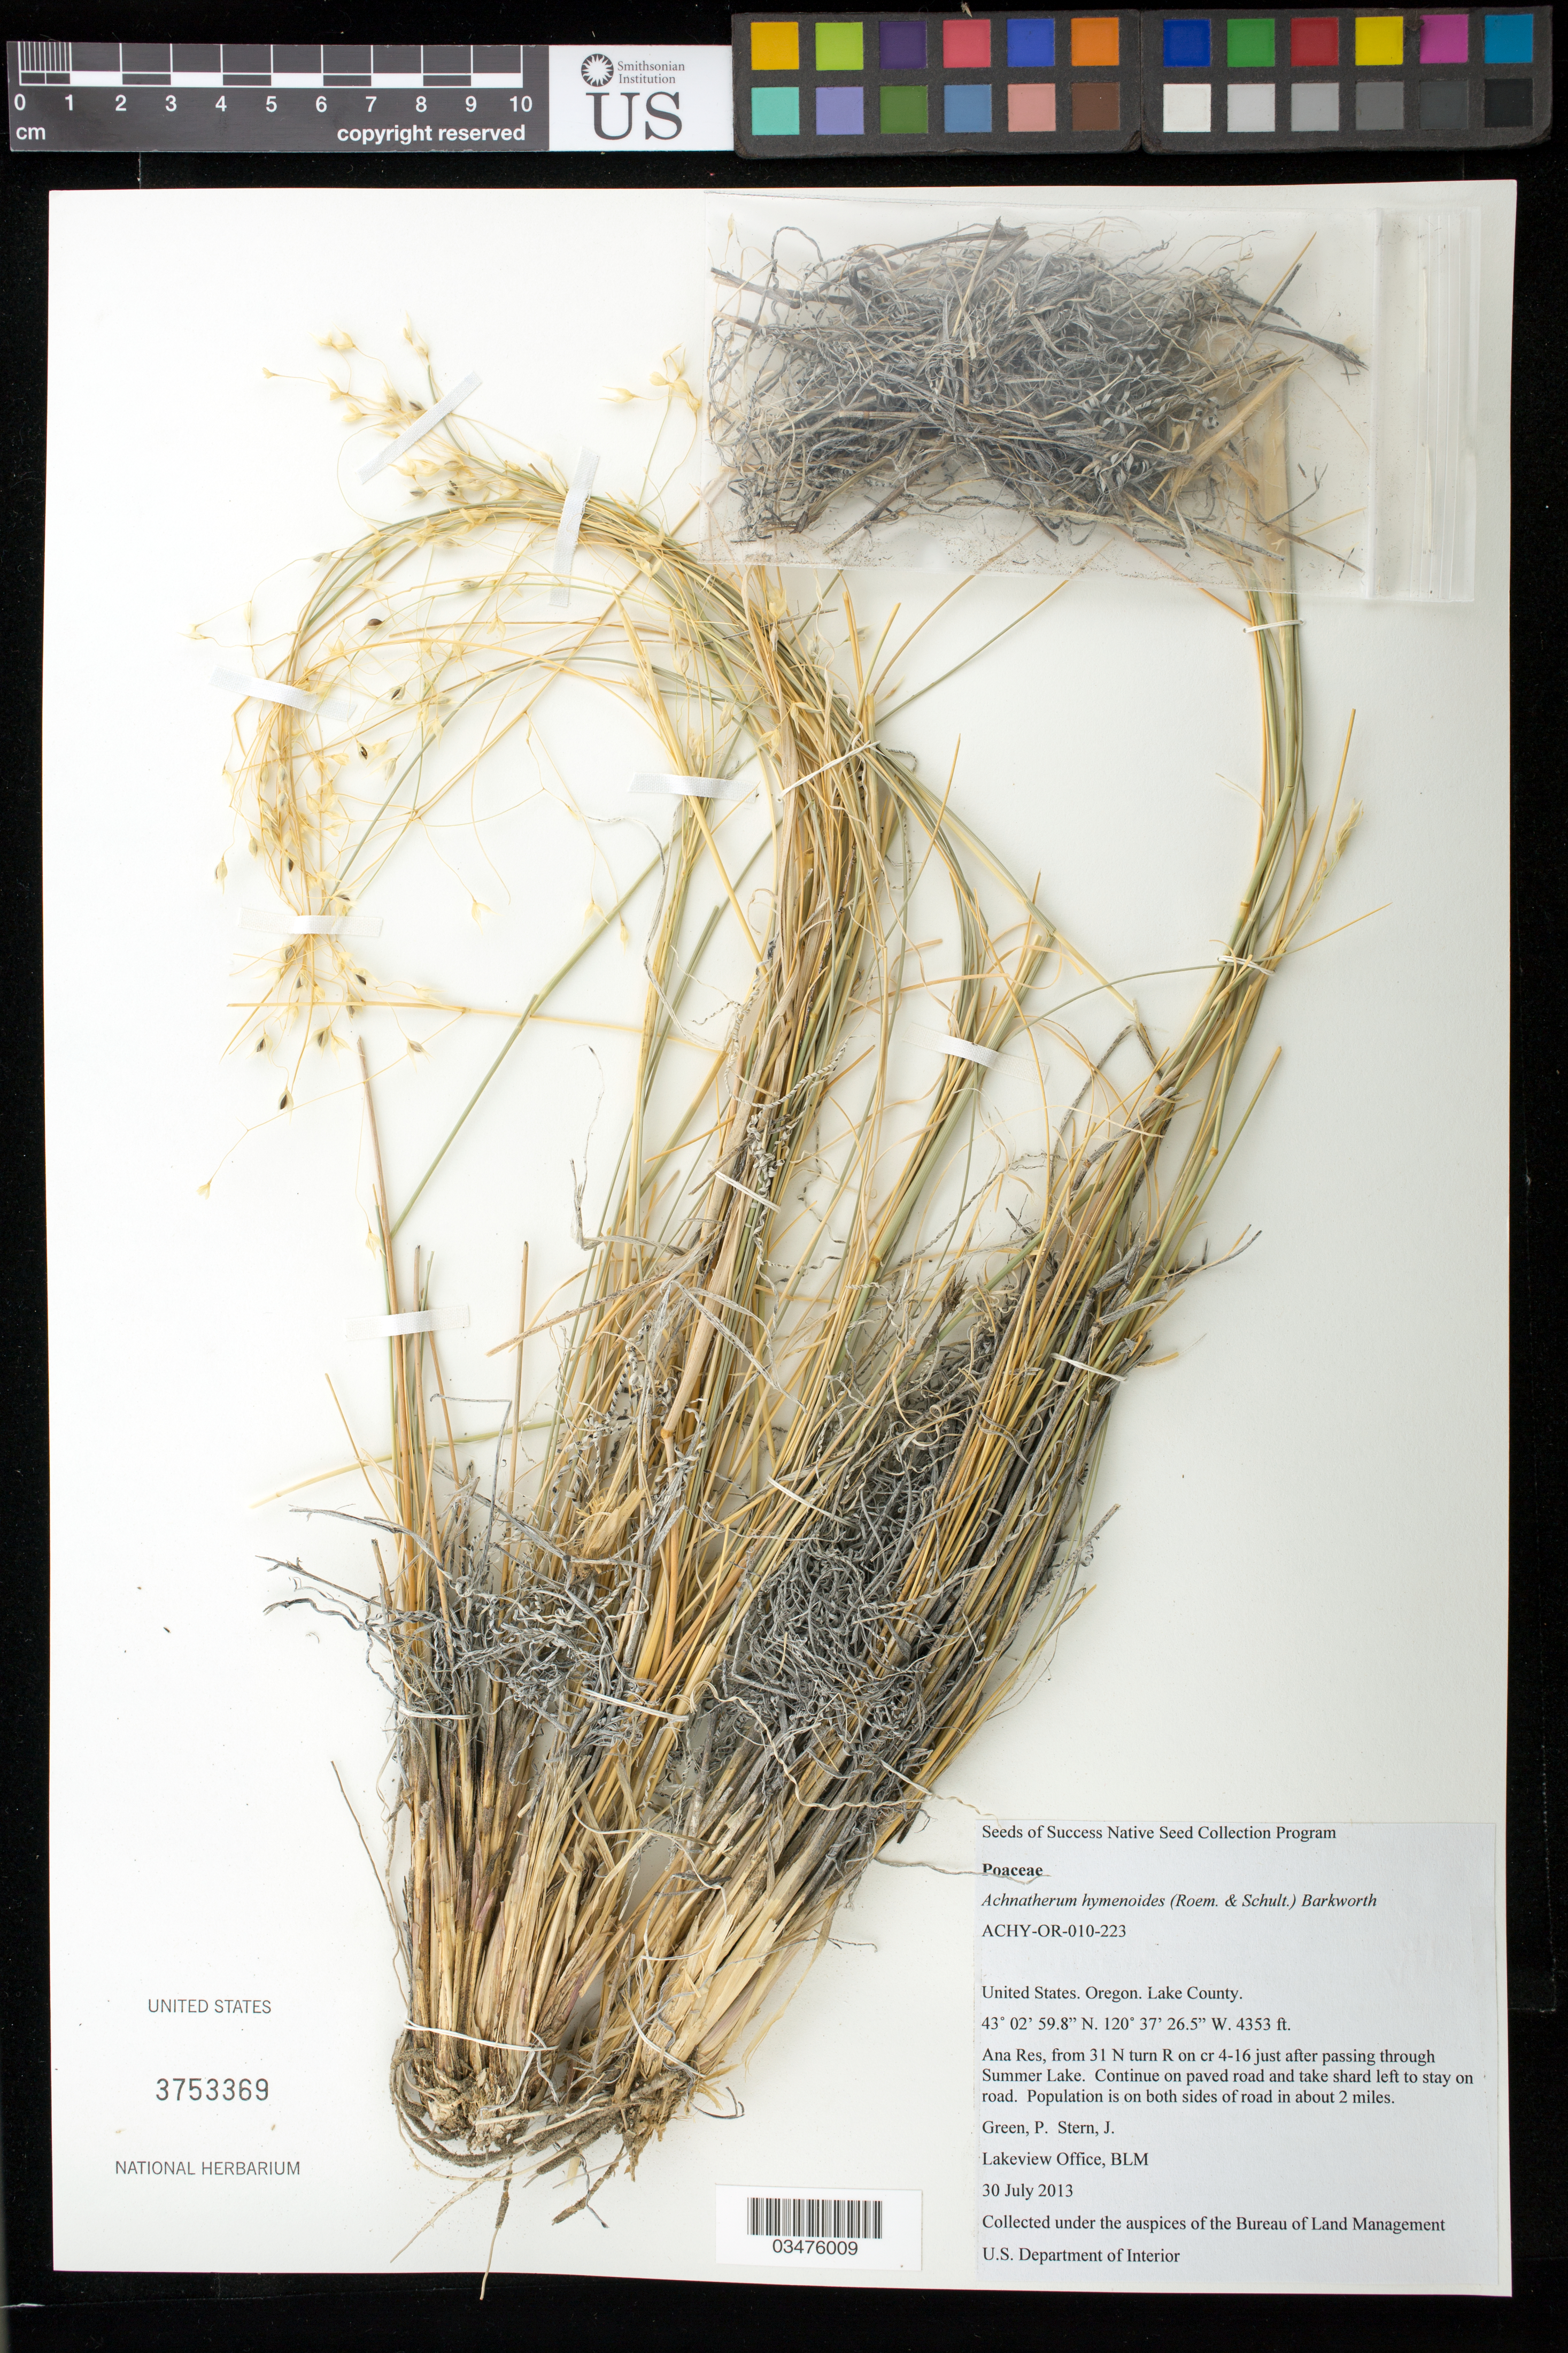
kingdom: Plantae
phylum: Tracheophyta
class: Liliopsida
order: Poales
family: Poaceae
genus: Eriocoma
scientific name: Eriocoma hymenoides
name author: (Roem. & Schult.) Rydb.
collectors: P. Green & J. Stern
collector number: ACHY-OR-010-223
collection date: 2013-07-30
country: United States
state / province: Oregon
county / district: Lake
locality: Ana Res, after passing through Summer Lake.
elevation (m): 1327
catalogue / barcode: US 3753369